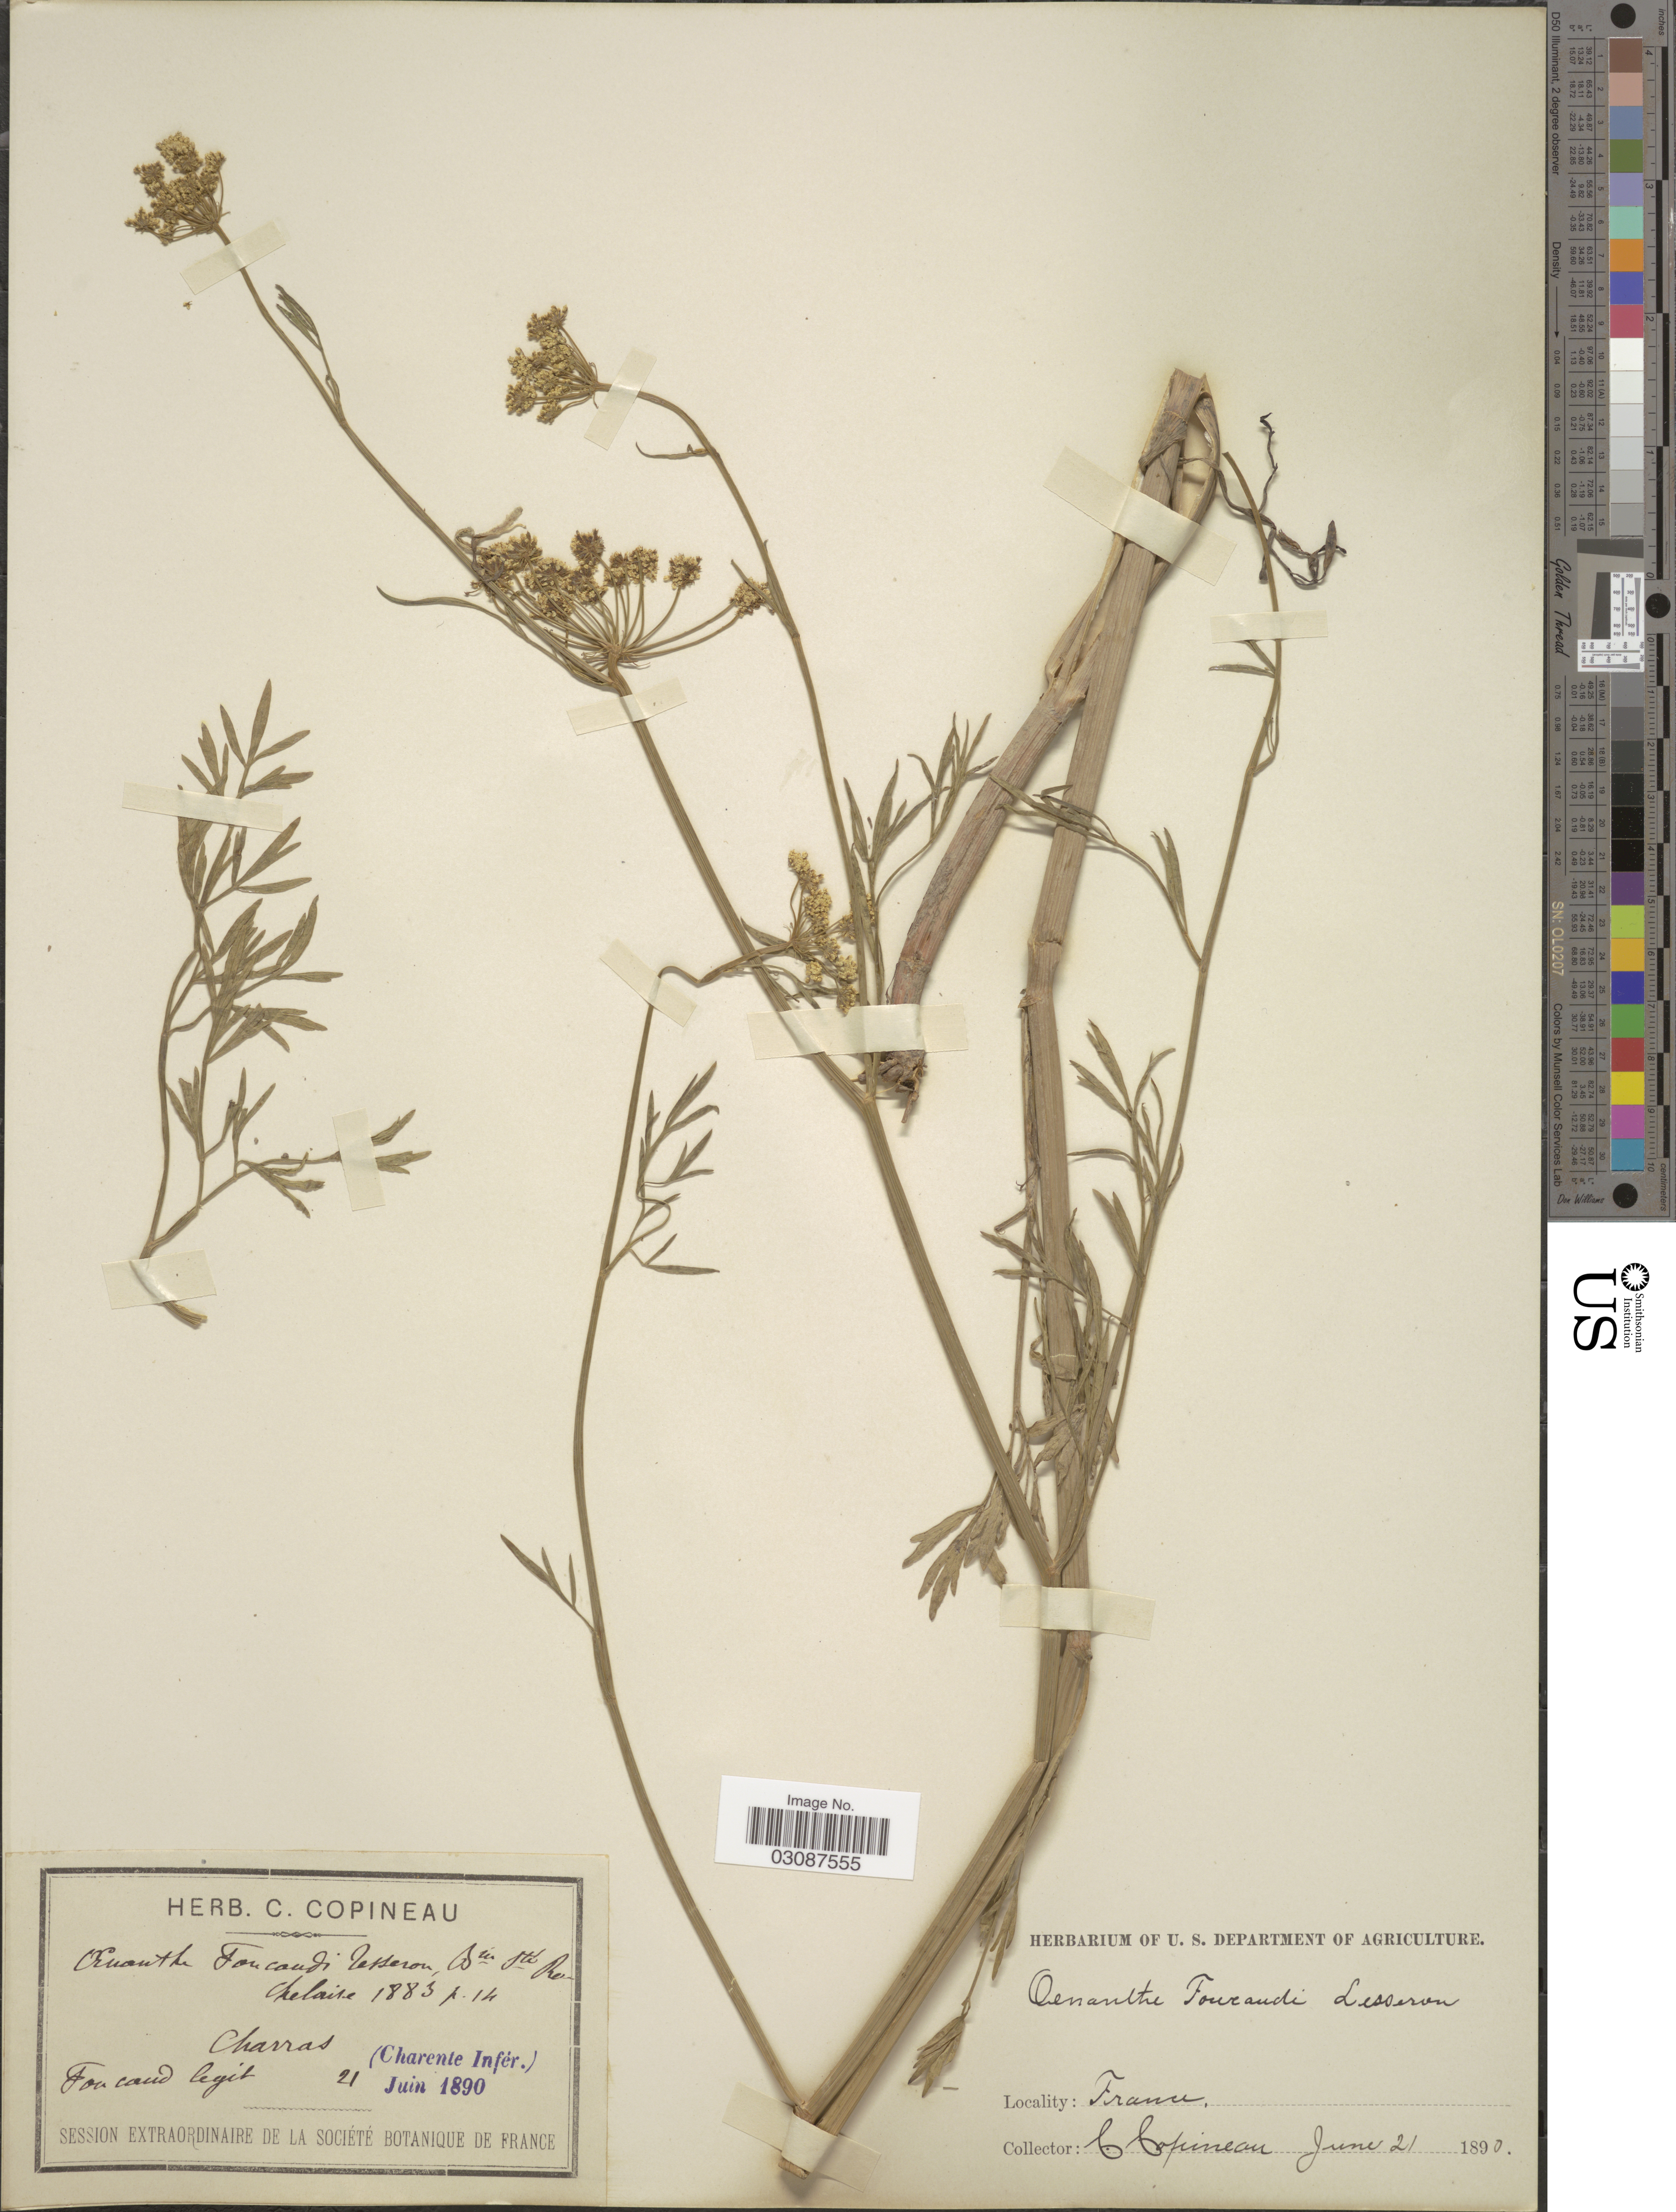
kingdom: Plantae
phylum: Tracheophyta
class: Magnoliopsida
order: Apiales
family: Apiaceae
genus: Oenanthe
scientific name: Oenanthe foucaudii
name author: Tess.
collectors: C. Copineau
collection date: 1890-06-21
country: France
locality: Charras. (charente Infér.).